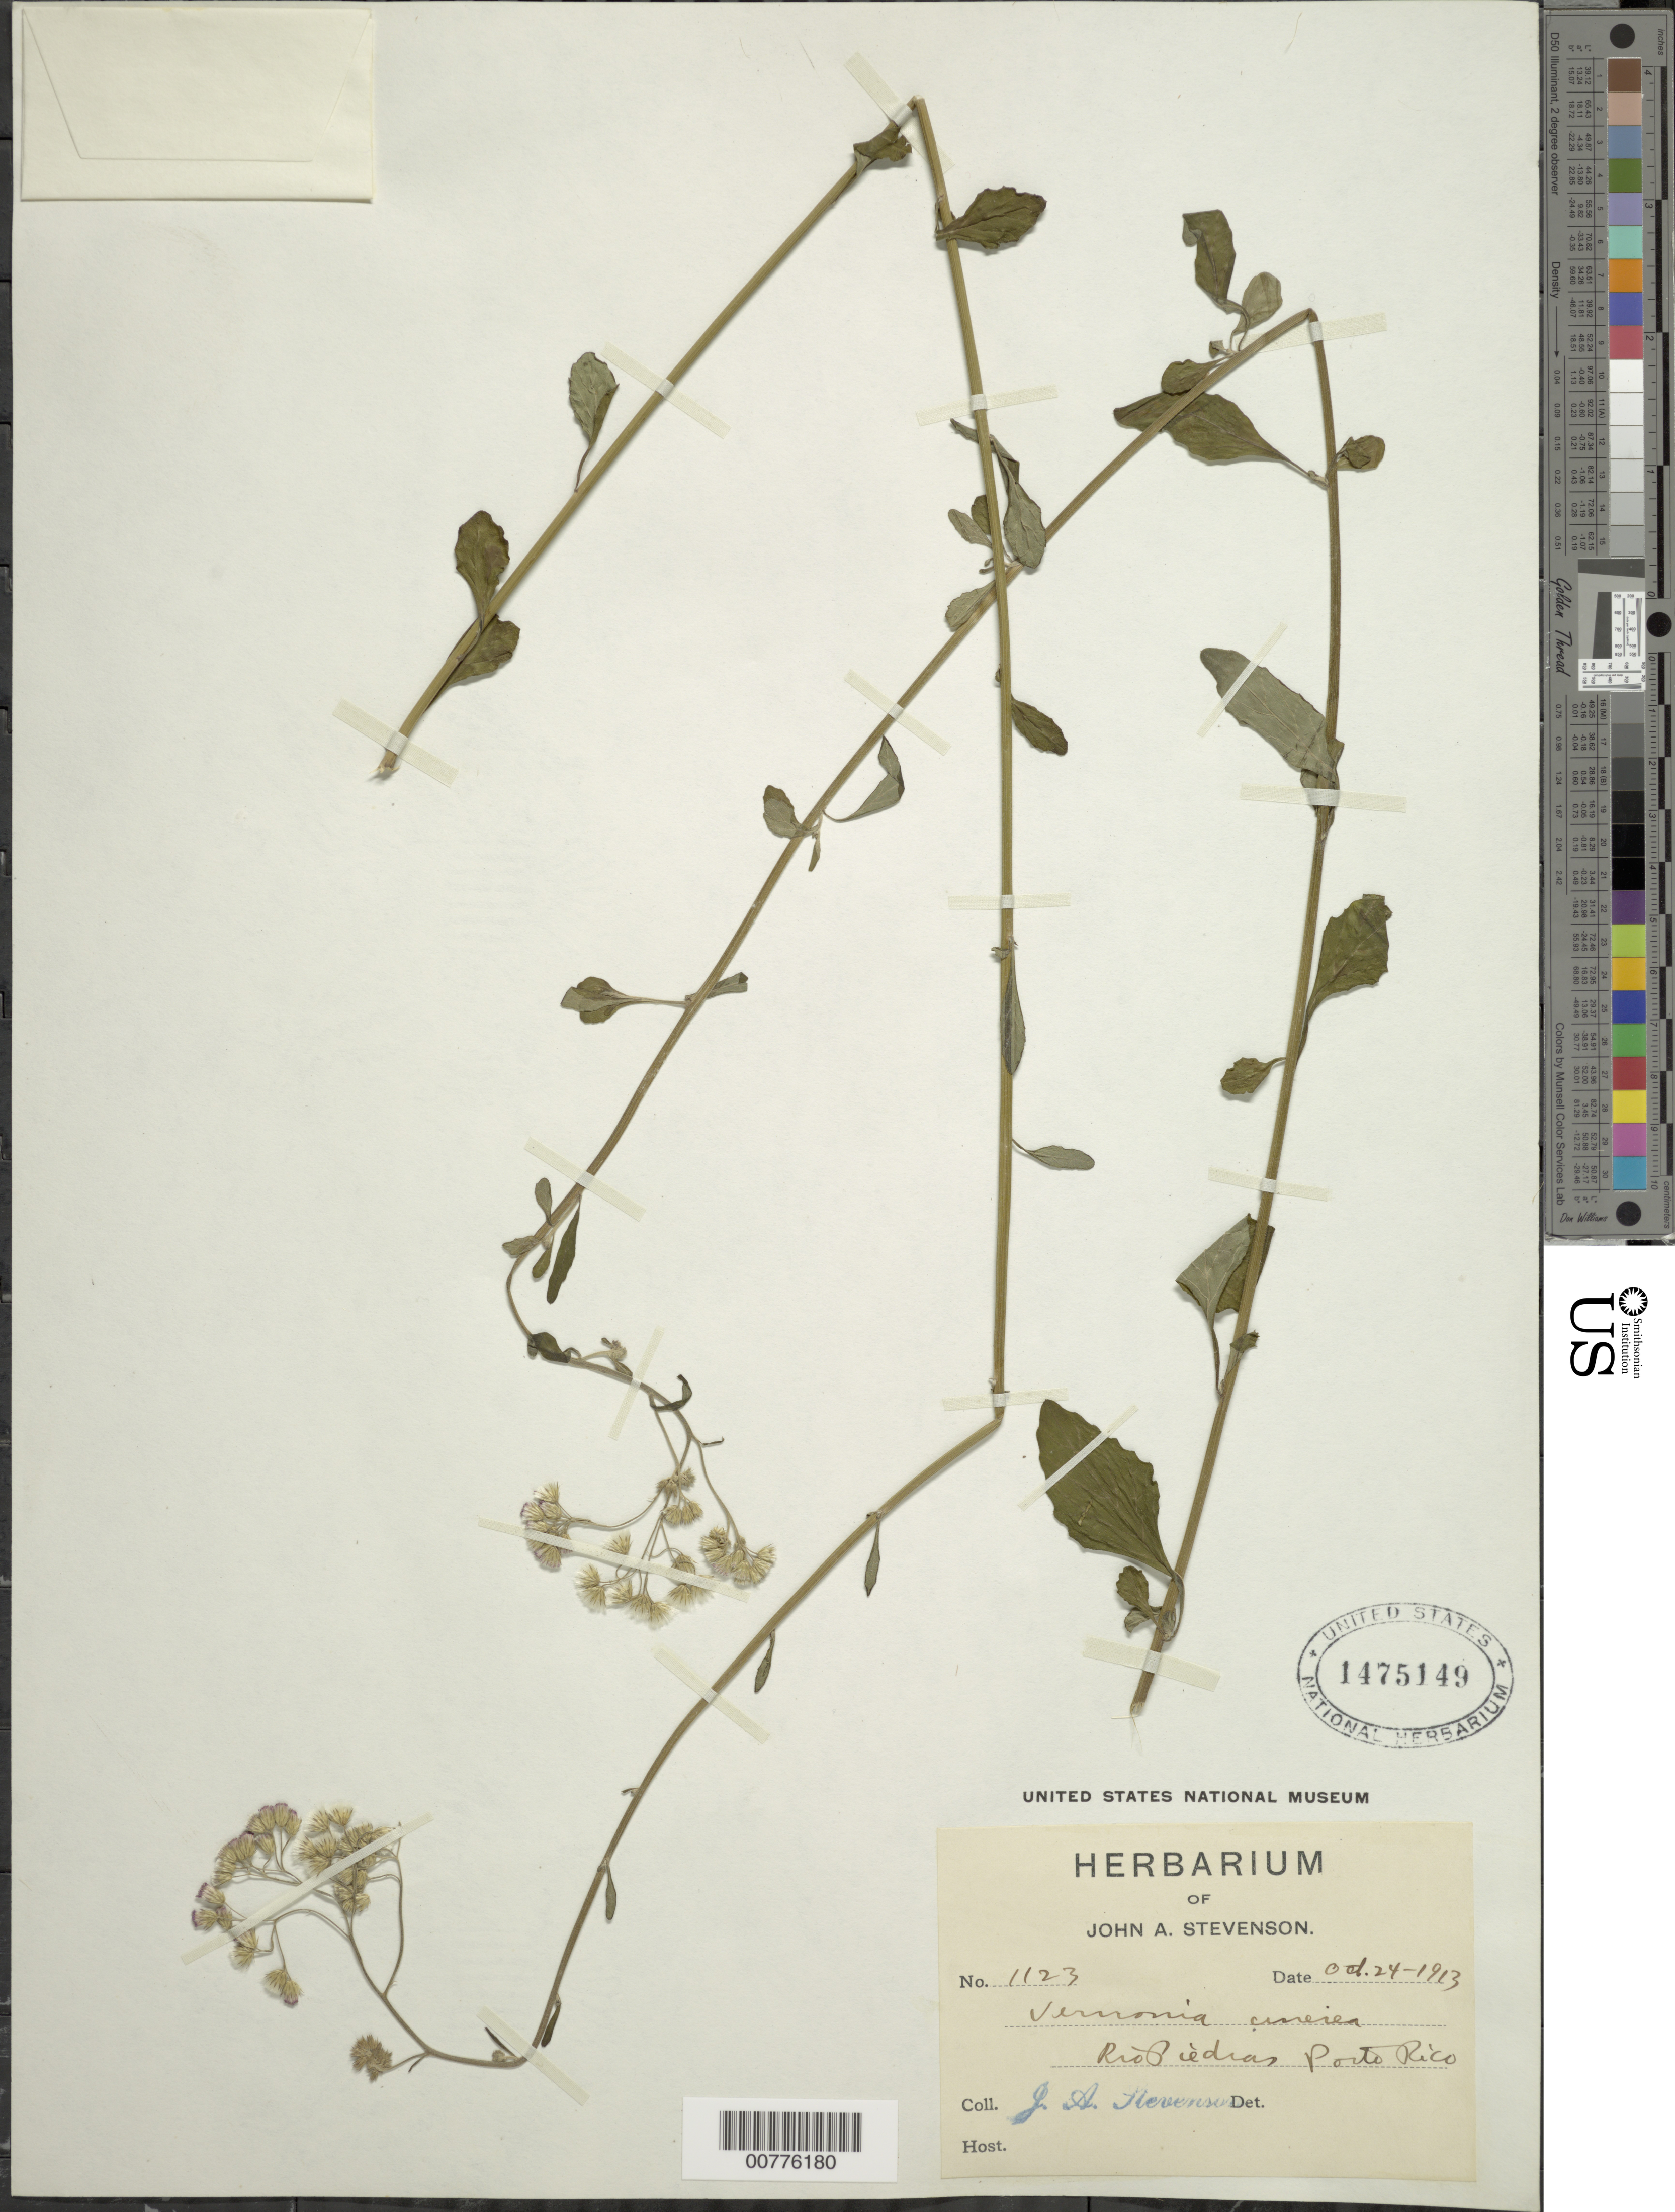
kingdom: Plantae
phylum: Tracheophyta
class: Magnoliopsida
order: Asterales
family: Asteraceae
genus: Cyanthillium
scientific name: Cyanthillium cinereum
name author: (L.) H. Rob.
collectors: J. Stevenson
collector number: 1123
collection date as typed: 24 Oct 1913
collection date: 1913-10-24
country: Puerto Rico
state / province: San Juan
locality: Río Piedras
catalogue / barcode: US 1475149